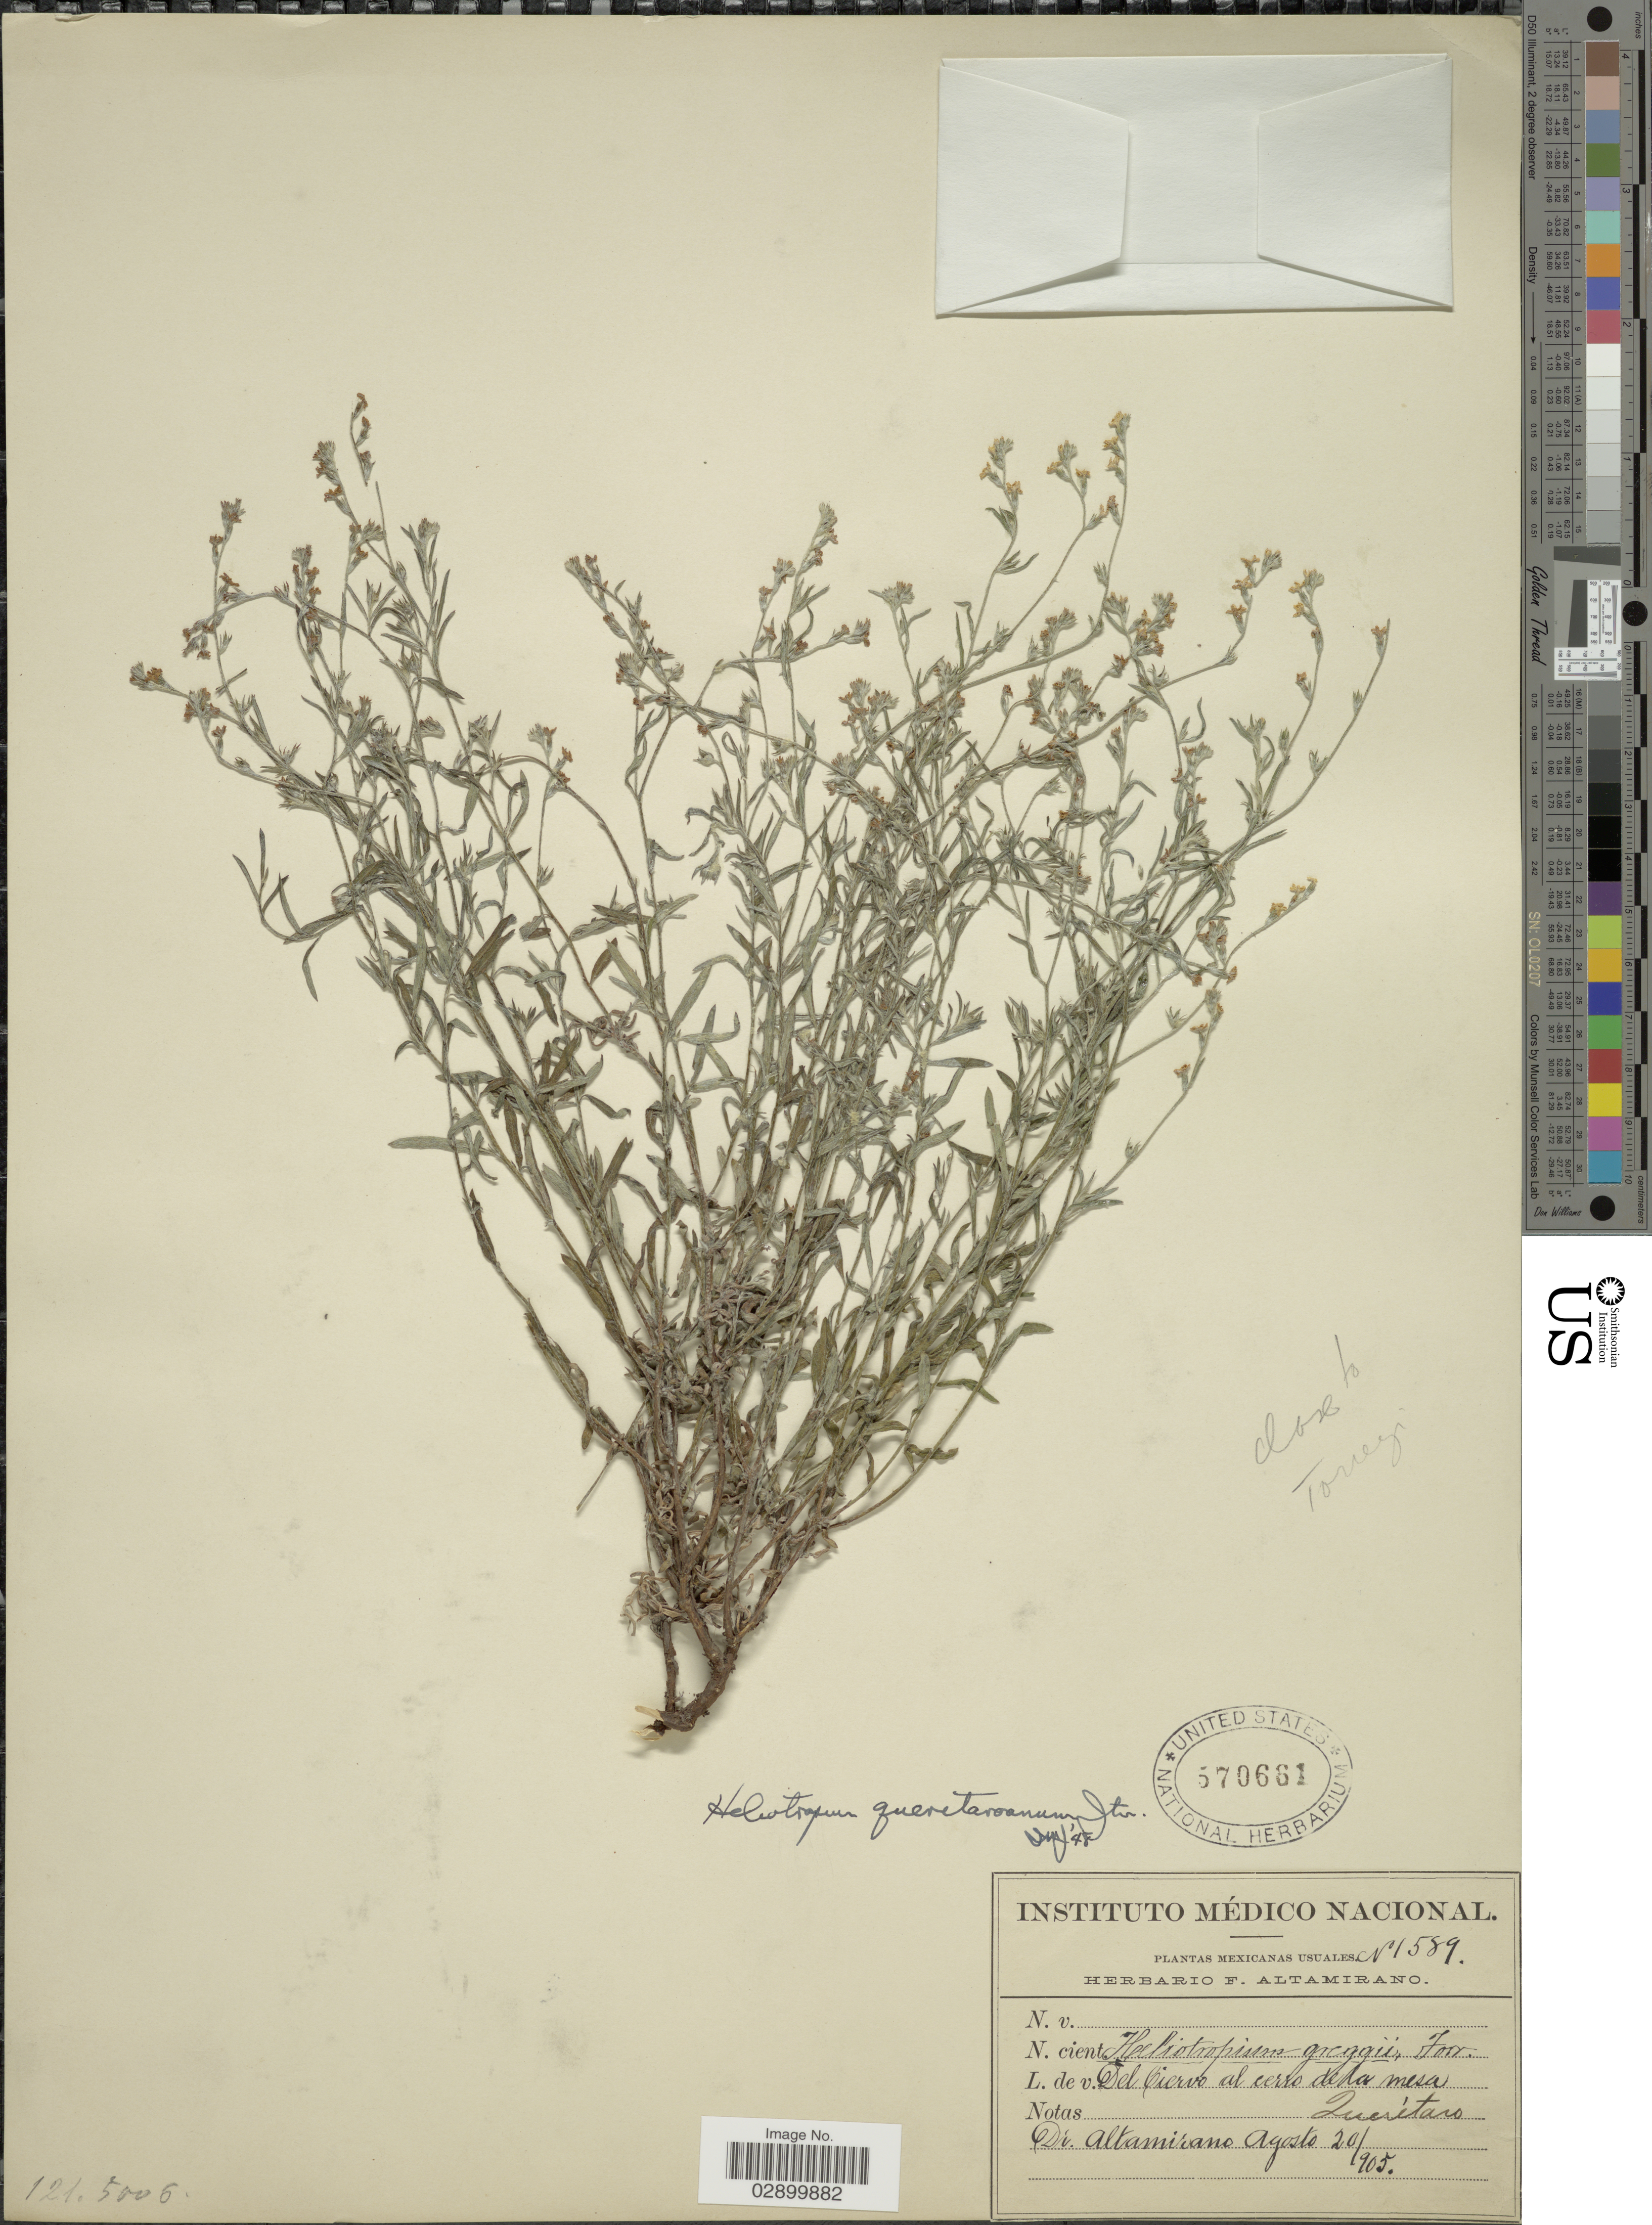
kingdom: Plantae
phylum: Tracheophyta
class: Magnoliopsida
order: Boraginales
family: Heliotropiaceae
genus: Heliotropium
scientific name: Heliotropium queretaroanum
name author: I.M. Johnst.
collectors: F. Altamirano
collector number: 1589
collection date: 1905-08-20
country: Mexico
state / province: Querétaro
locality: Del Ciervo al cerro de la mesa.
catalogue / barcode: US 570661